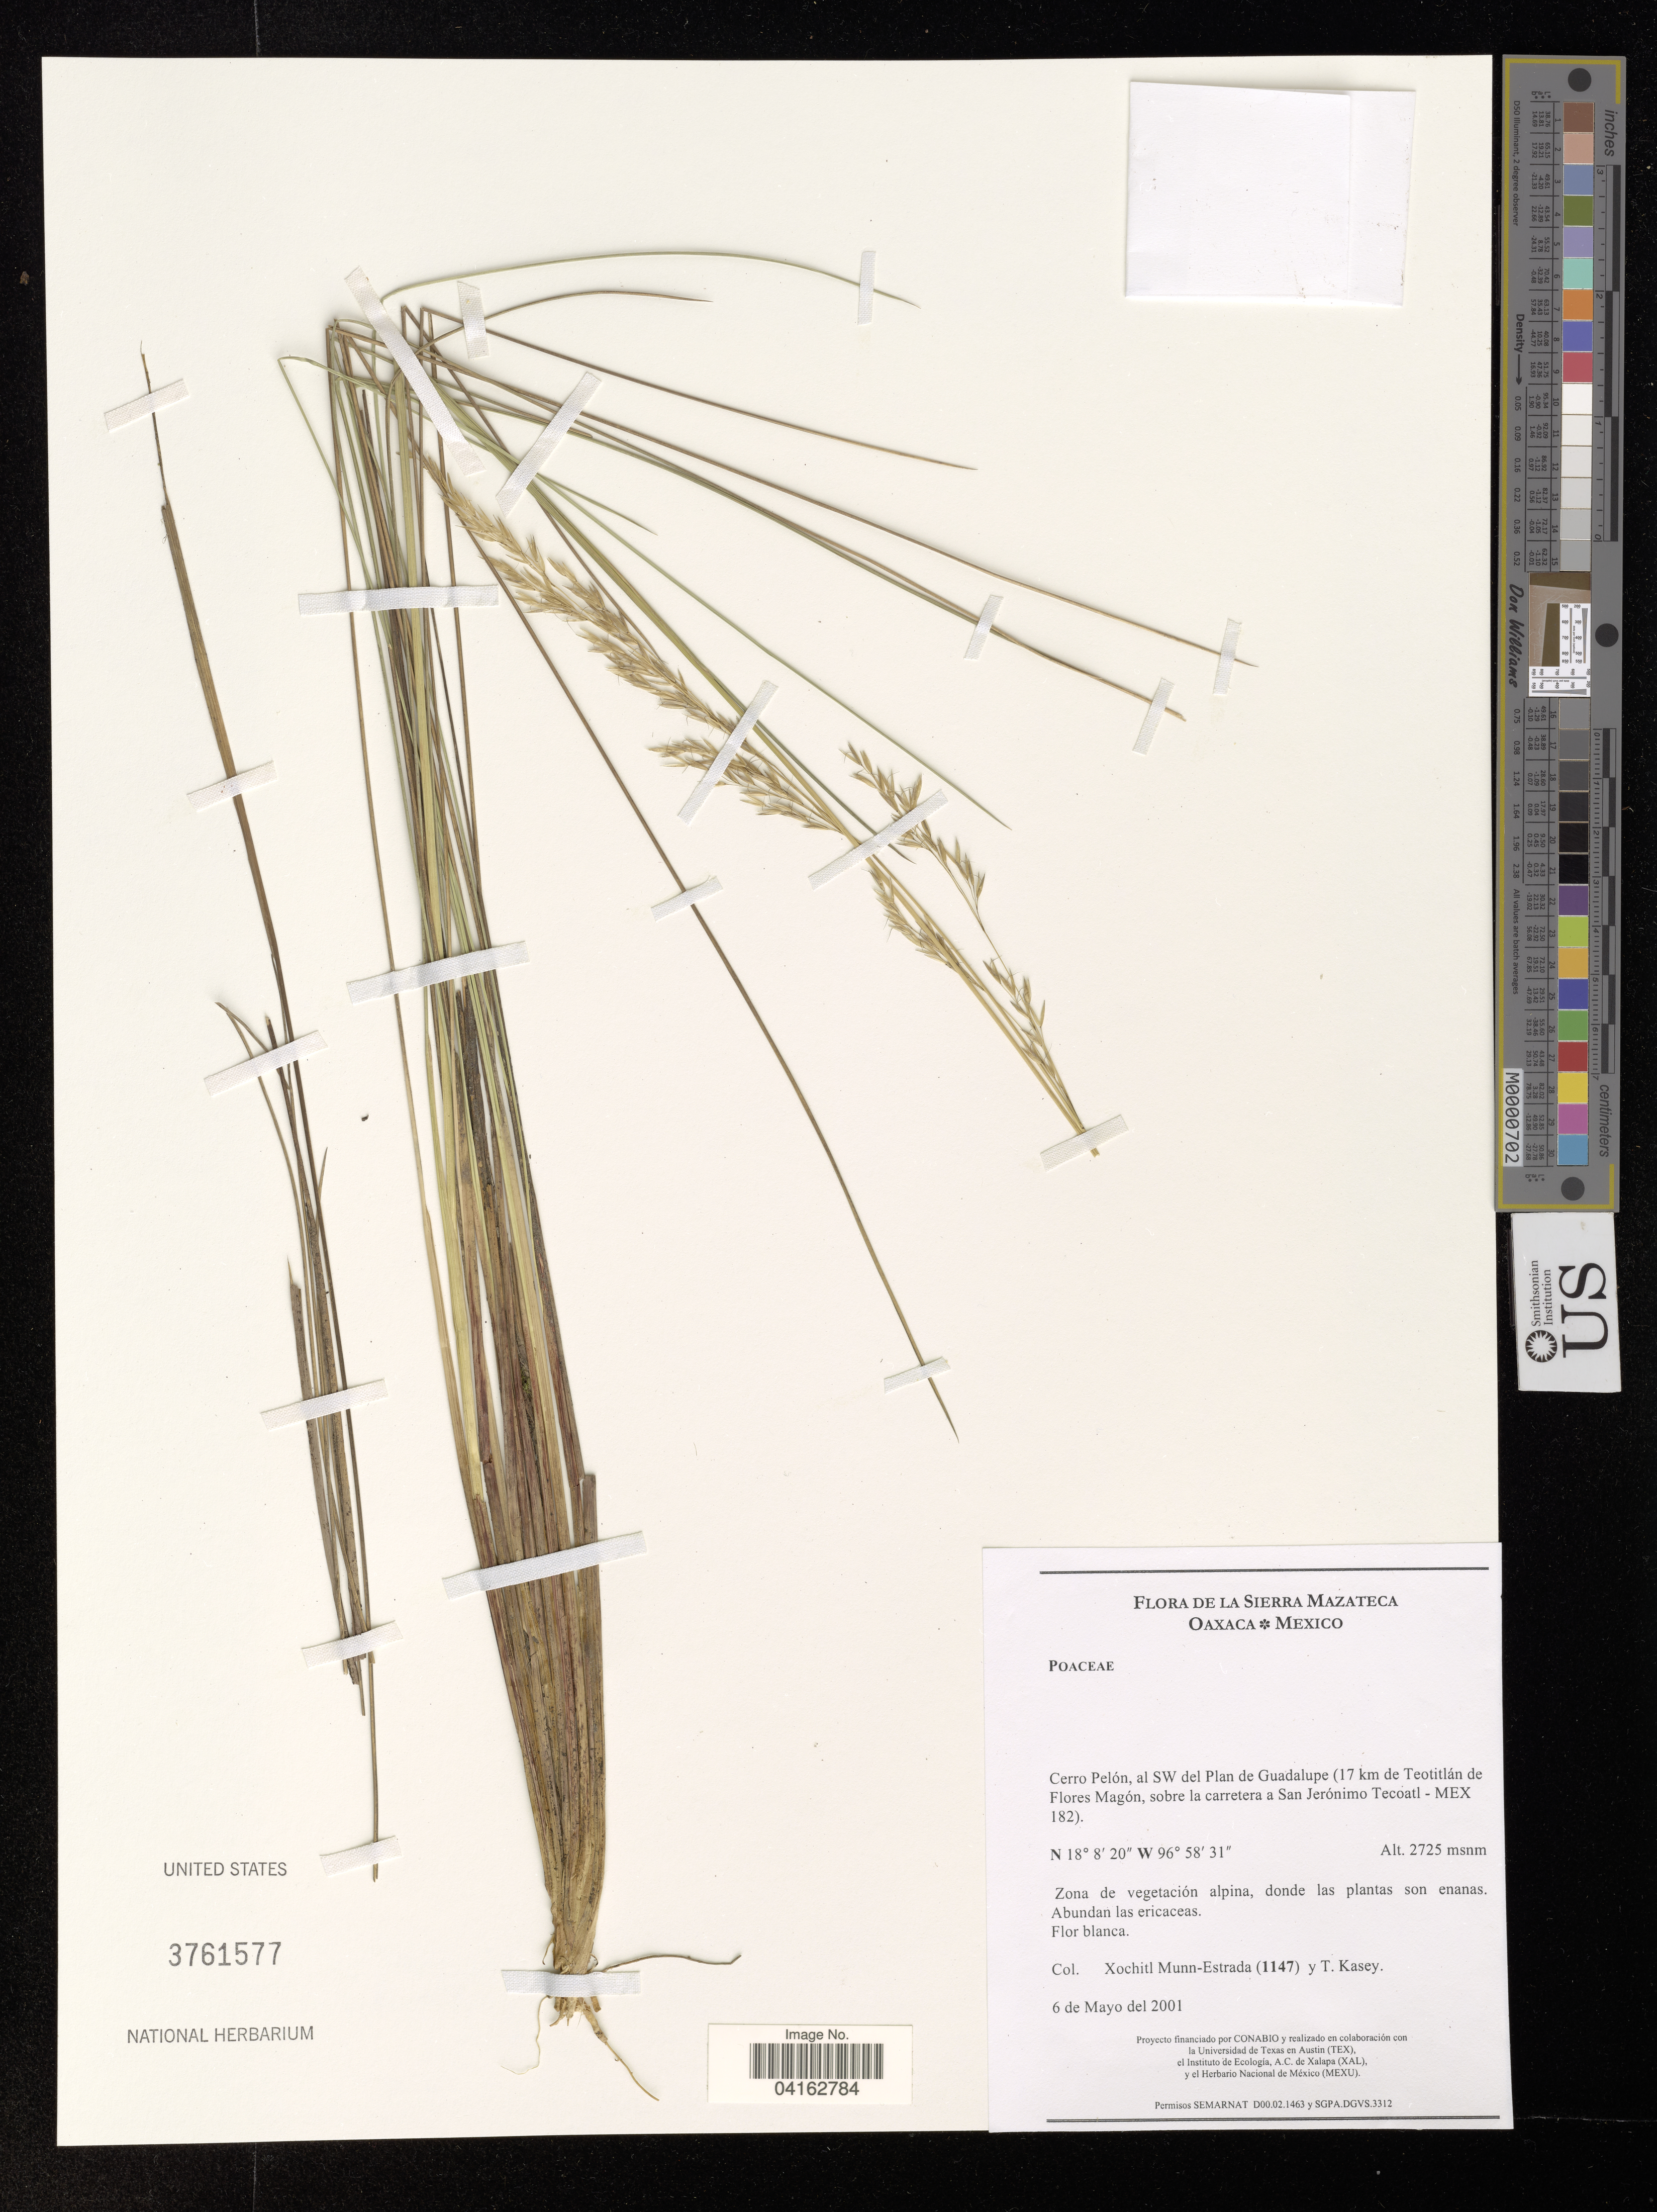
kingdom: Plantae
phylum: Tracheophyta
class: Liliopsida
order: Poales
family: Poaceae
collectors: X. Munn-Estrada & T. Kasey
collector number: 1147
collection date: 2001-05-06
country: Mexico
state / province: Oaxaca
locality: Cerro Pelón, al SW del Plan de Guadalupe (17 km de Teotitlán de Flores Magón, sobre la carretera a San Jerónimo Tecoatl).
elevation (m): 2725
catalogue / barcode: US 3761577